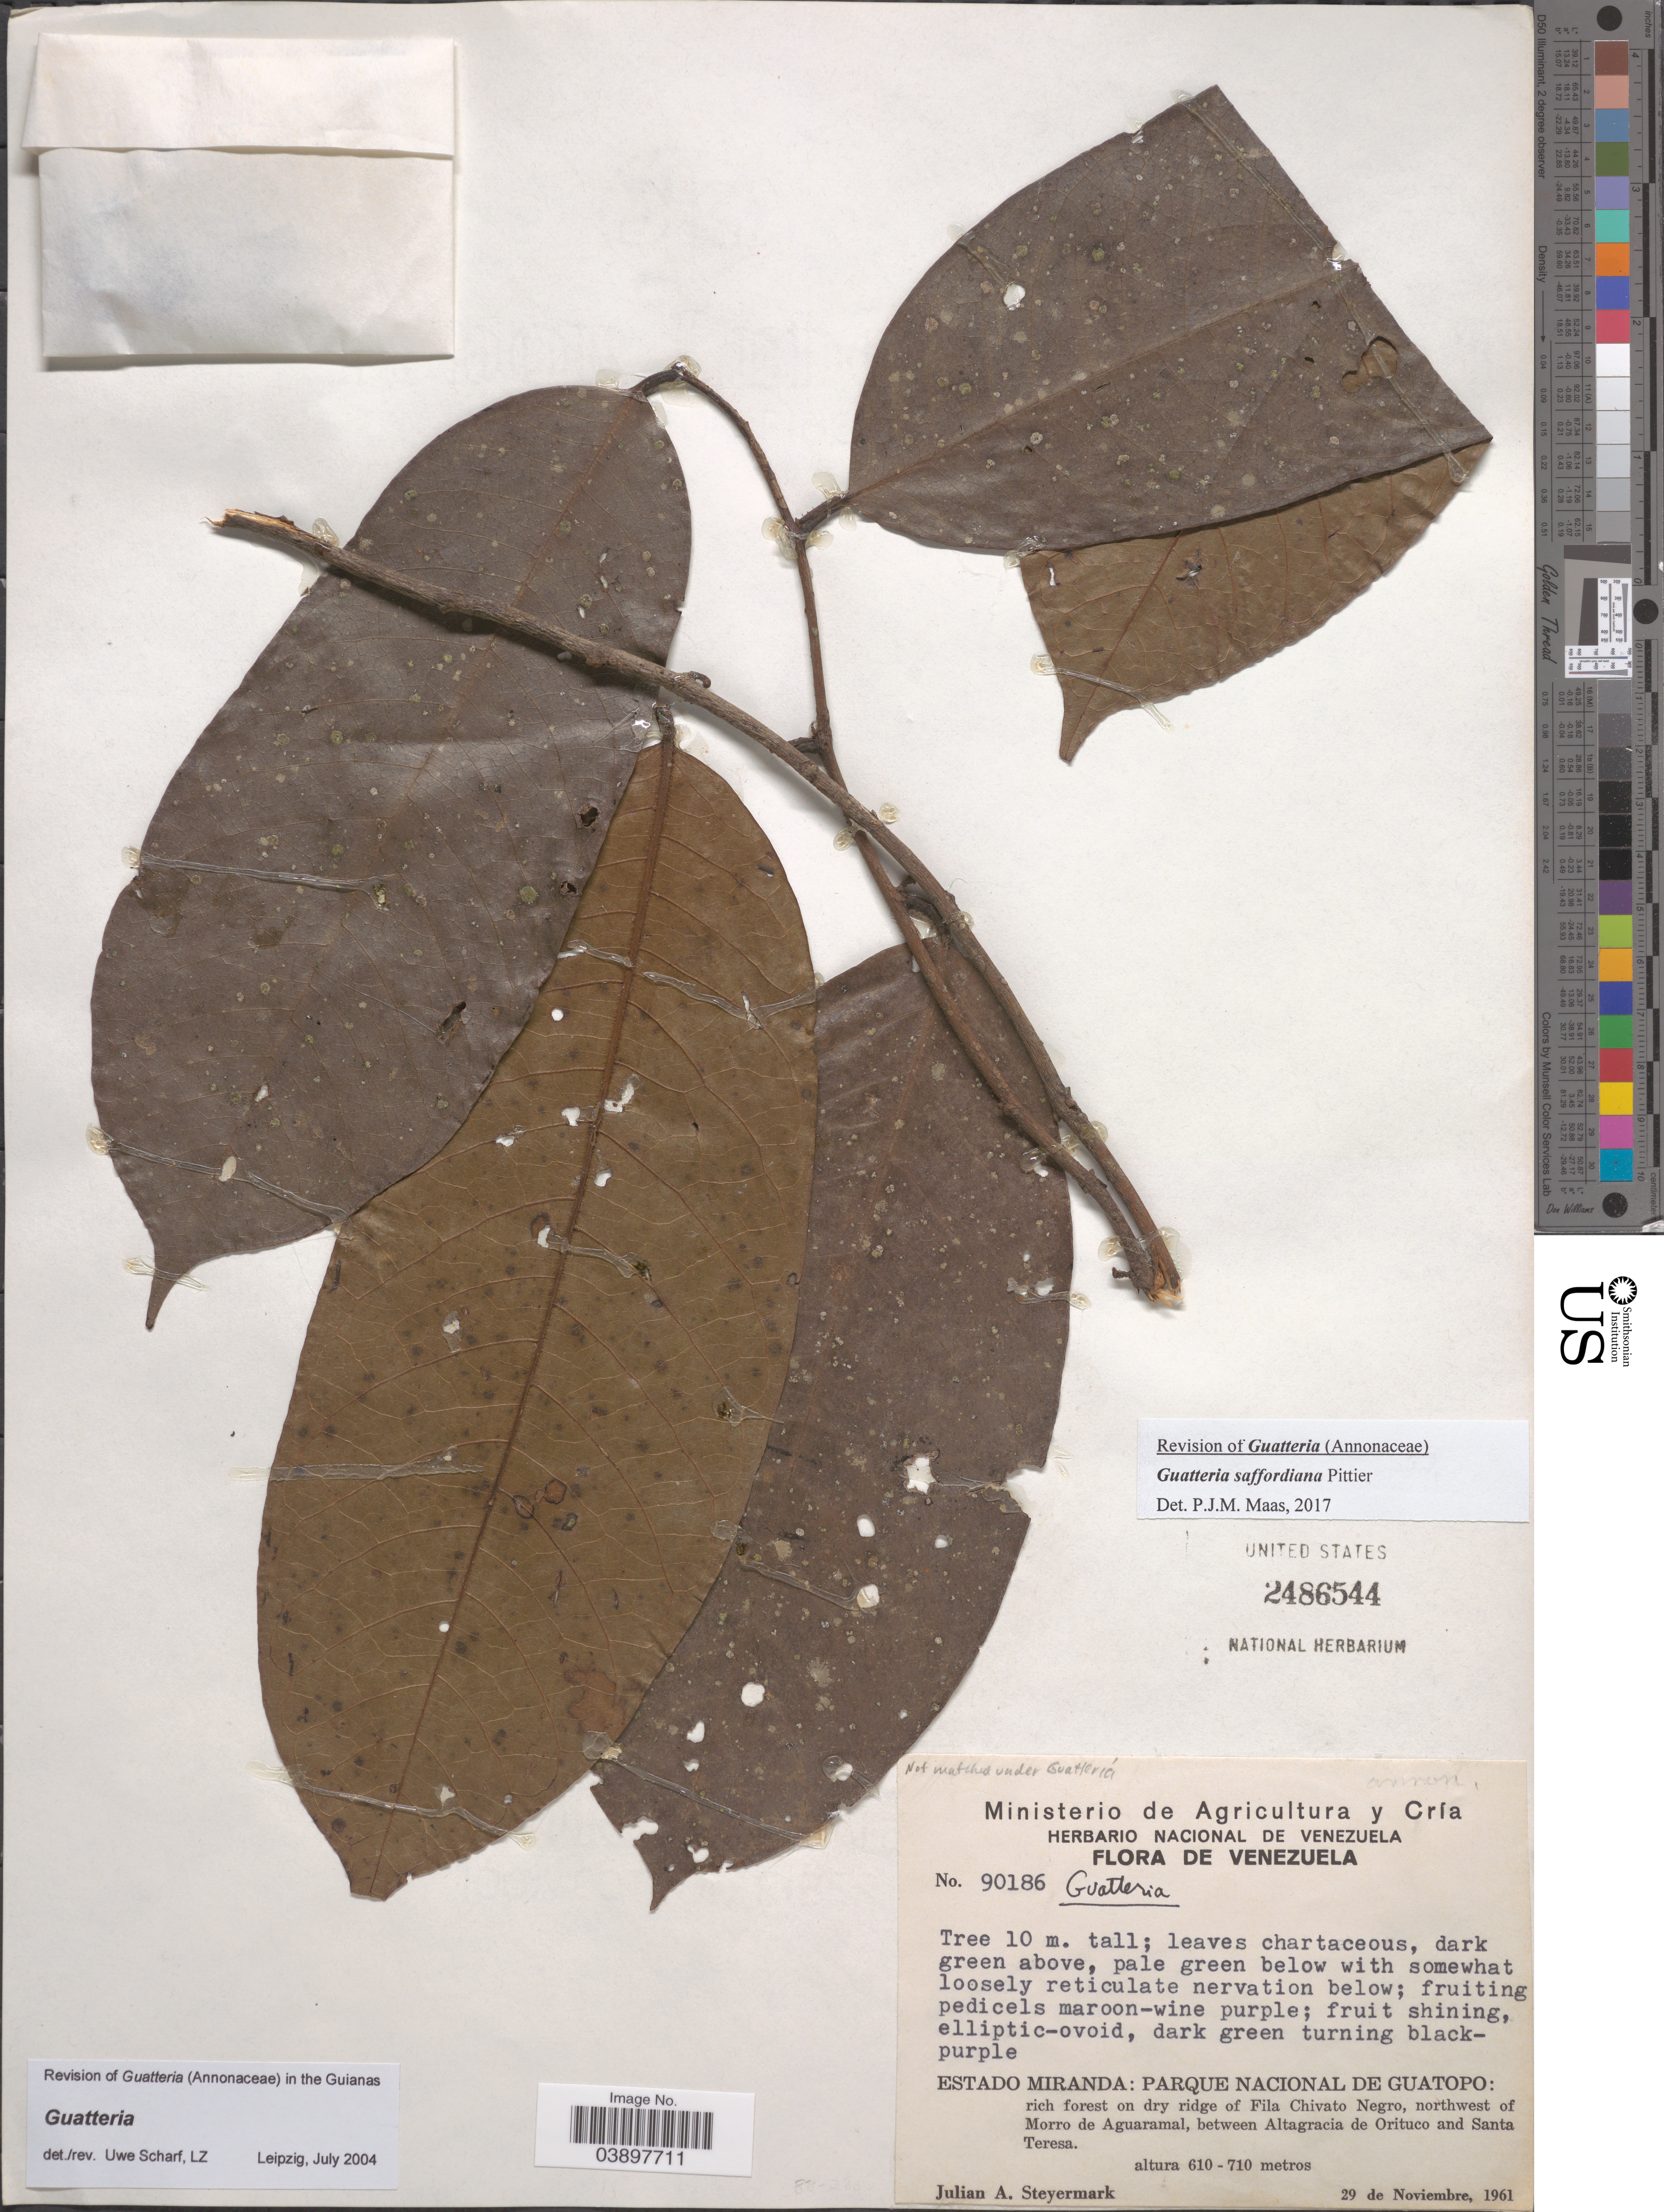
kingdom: Plantae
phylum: Tracheophyta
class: Magnoliopsida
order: Magnoliales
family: Annonaceae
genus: Guatteria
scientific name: Guatteria saffordiana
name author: Pittier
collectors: J. Steyermark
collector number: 90186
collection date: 1961-11-29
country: Venezuela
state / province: Miranda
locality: Parque Nacional de Guatopo: rich forest on dry ridge of Fila Chivato Negro, northwest of Morro de Aguaramal, between Altagracia de Orituco and Santa Teresa.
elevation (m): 610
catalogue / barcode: US 2486544